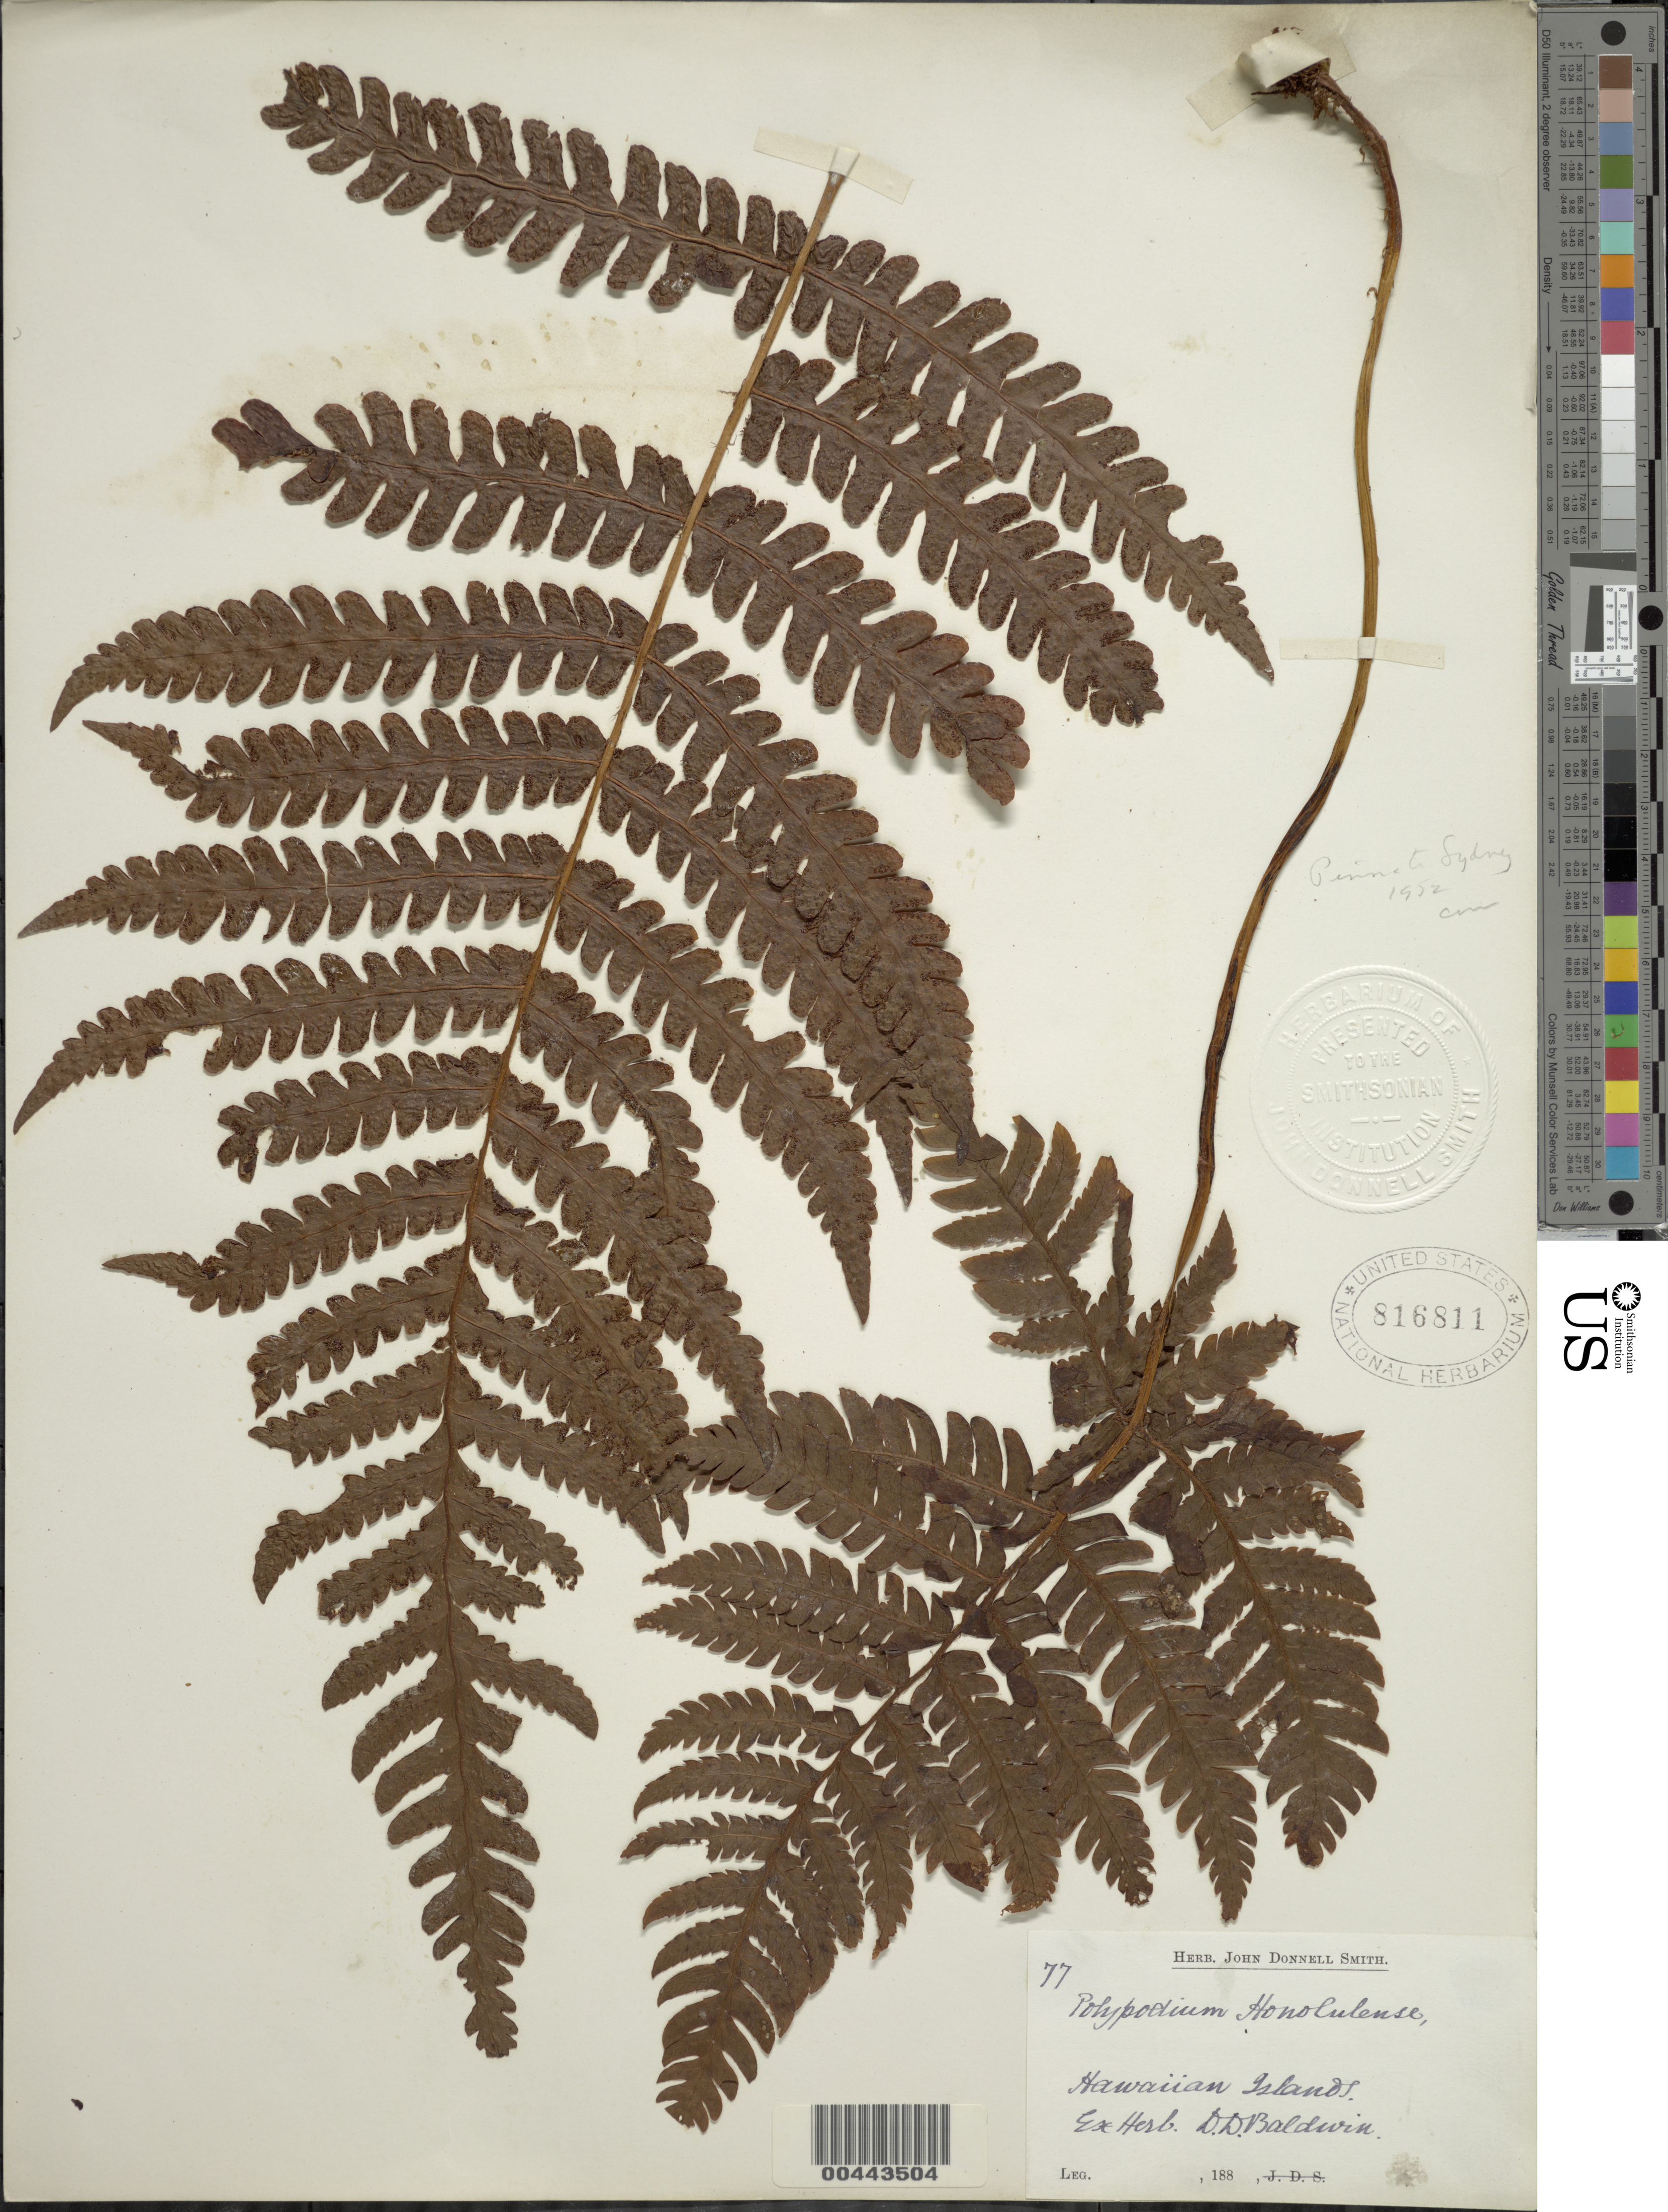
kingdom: Plantae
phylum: Tracheophyta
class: Polypodiopsida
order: Polypodiales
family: Dryopteridaceae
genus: Ctenitis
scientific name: Ctenitis honoluluensis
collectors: D. Baldwin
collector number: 77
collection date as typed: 188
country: United States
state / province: Hawaii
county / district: Hawaii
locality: Hawaiian Islands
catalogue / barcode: US 3228455